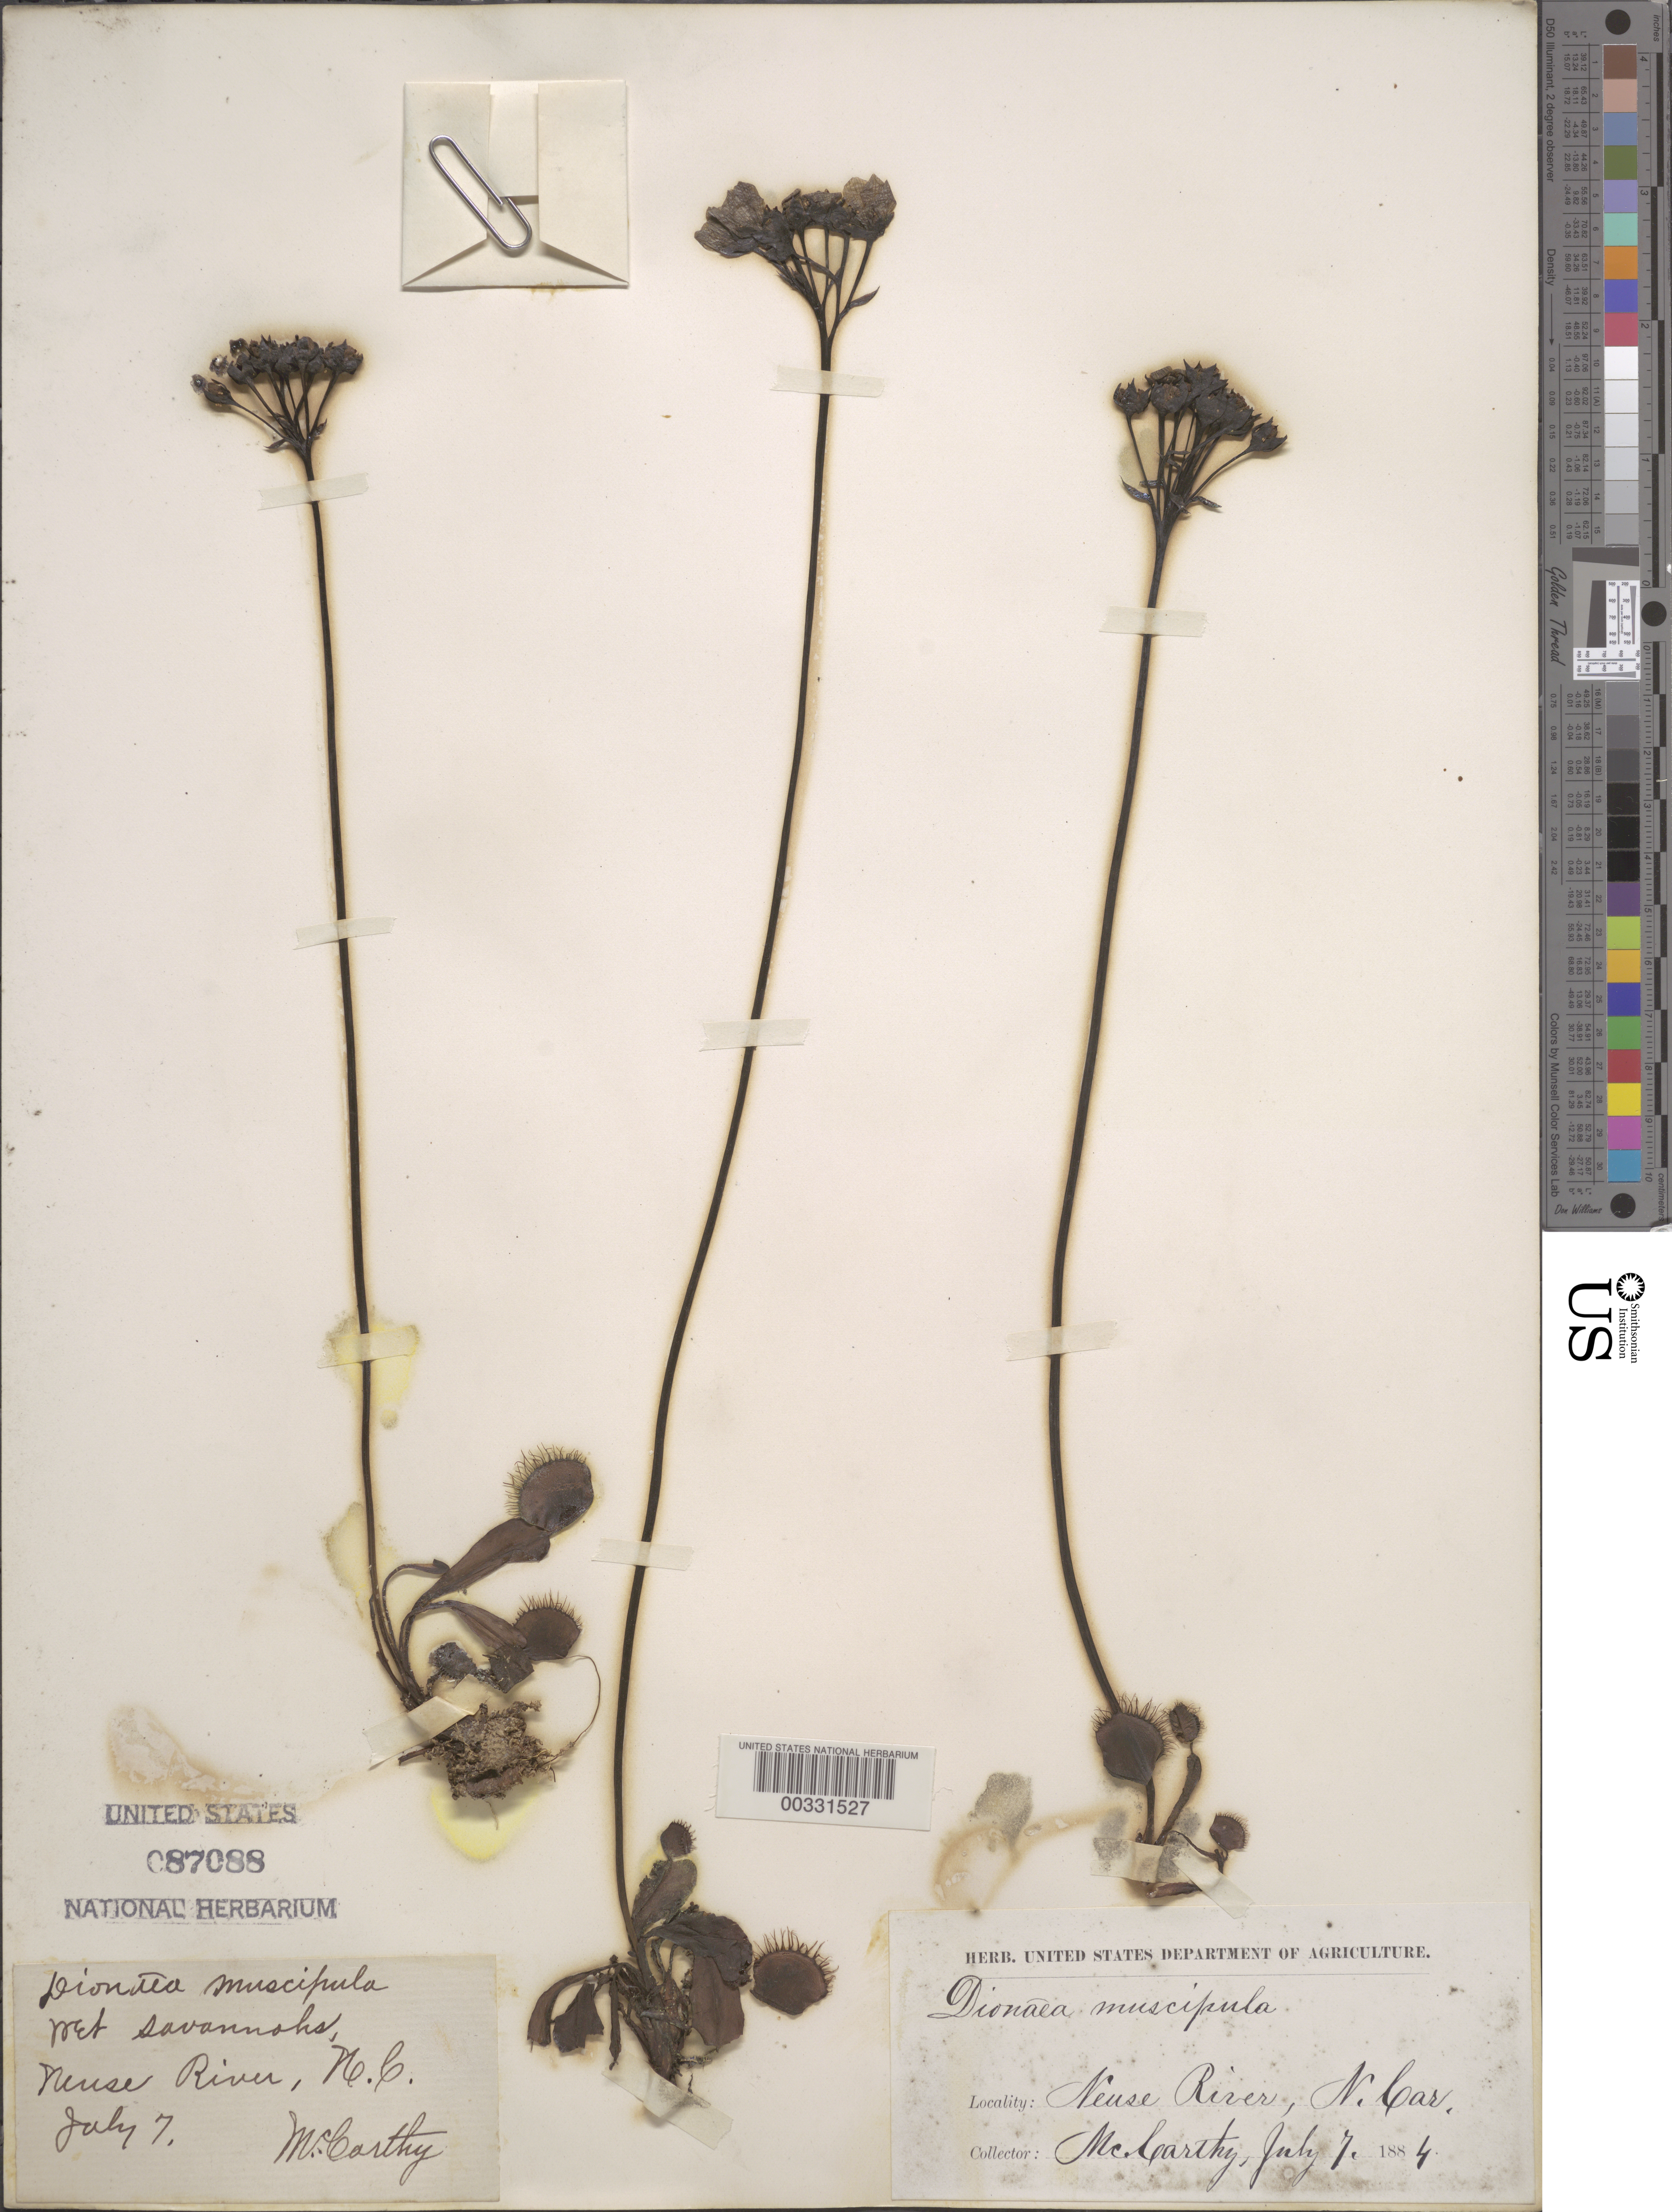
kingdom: Plantae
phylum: Tracheophyta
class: Magnoliopsida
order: Caryophyllales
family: Droseraceae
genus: Dionaea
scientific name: Dionaea muscipula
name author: J. Ellis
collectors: G. McCarthy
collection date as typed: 07 Jul 1884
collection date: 1884-07-07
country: United States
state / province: North Carolina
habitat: Wet savannahs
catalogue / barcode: US 87088